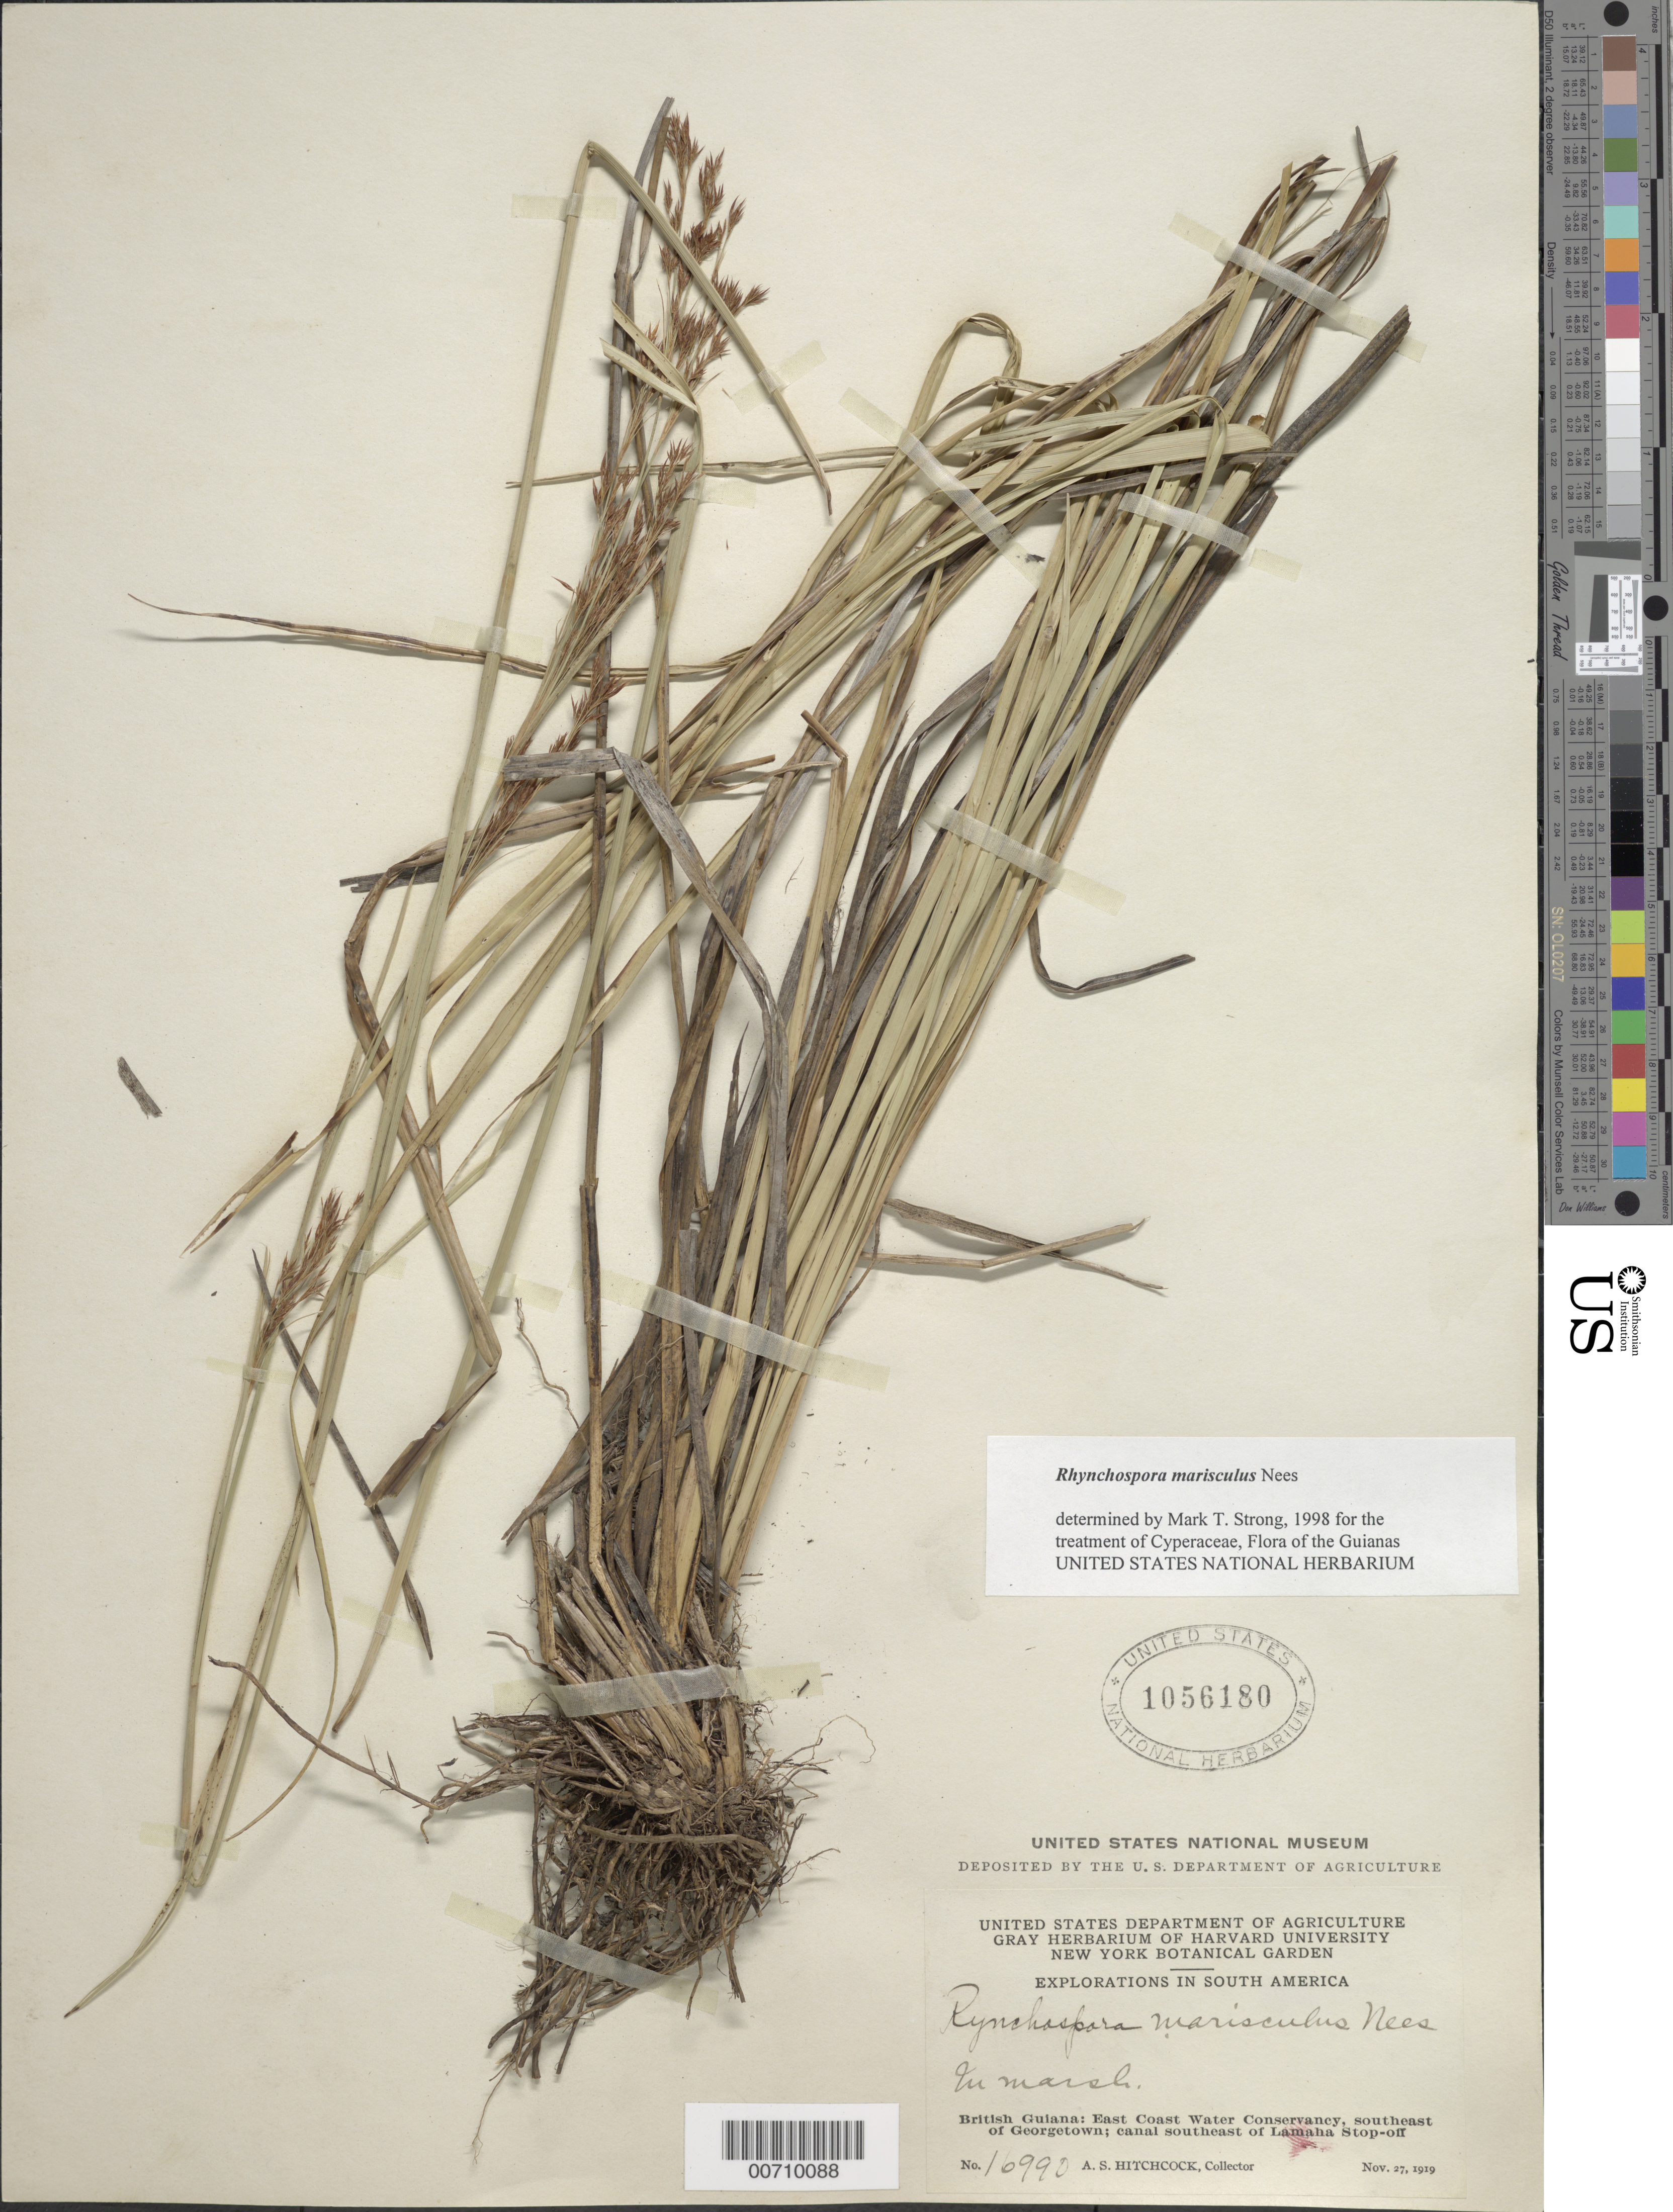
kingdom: Plantae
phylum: Tracheophyta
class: Liliopsida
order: Poales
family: Cyperaceae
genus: Rhynchospora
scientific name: Rhynchospora marisculus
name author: Lindl. & Nees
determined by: Strong, M. T., (US), Smithsonian Institution - National Museum of Natural History (UNITED STATES)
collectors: A. S. Hitchcock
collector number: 16990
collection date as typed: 27-Nov-19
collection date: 1919-11-27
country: Guyana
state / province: Demerara-Mahaica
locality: Georgetown, SE of, East Coast Water Conservancy; canal SE of Lamaha Stop-off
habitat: Marsh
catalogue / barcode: US 1056180